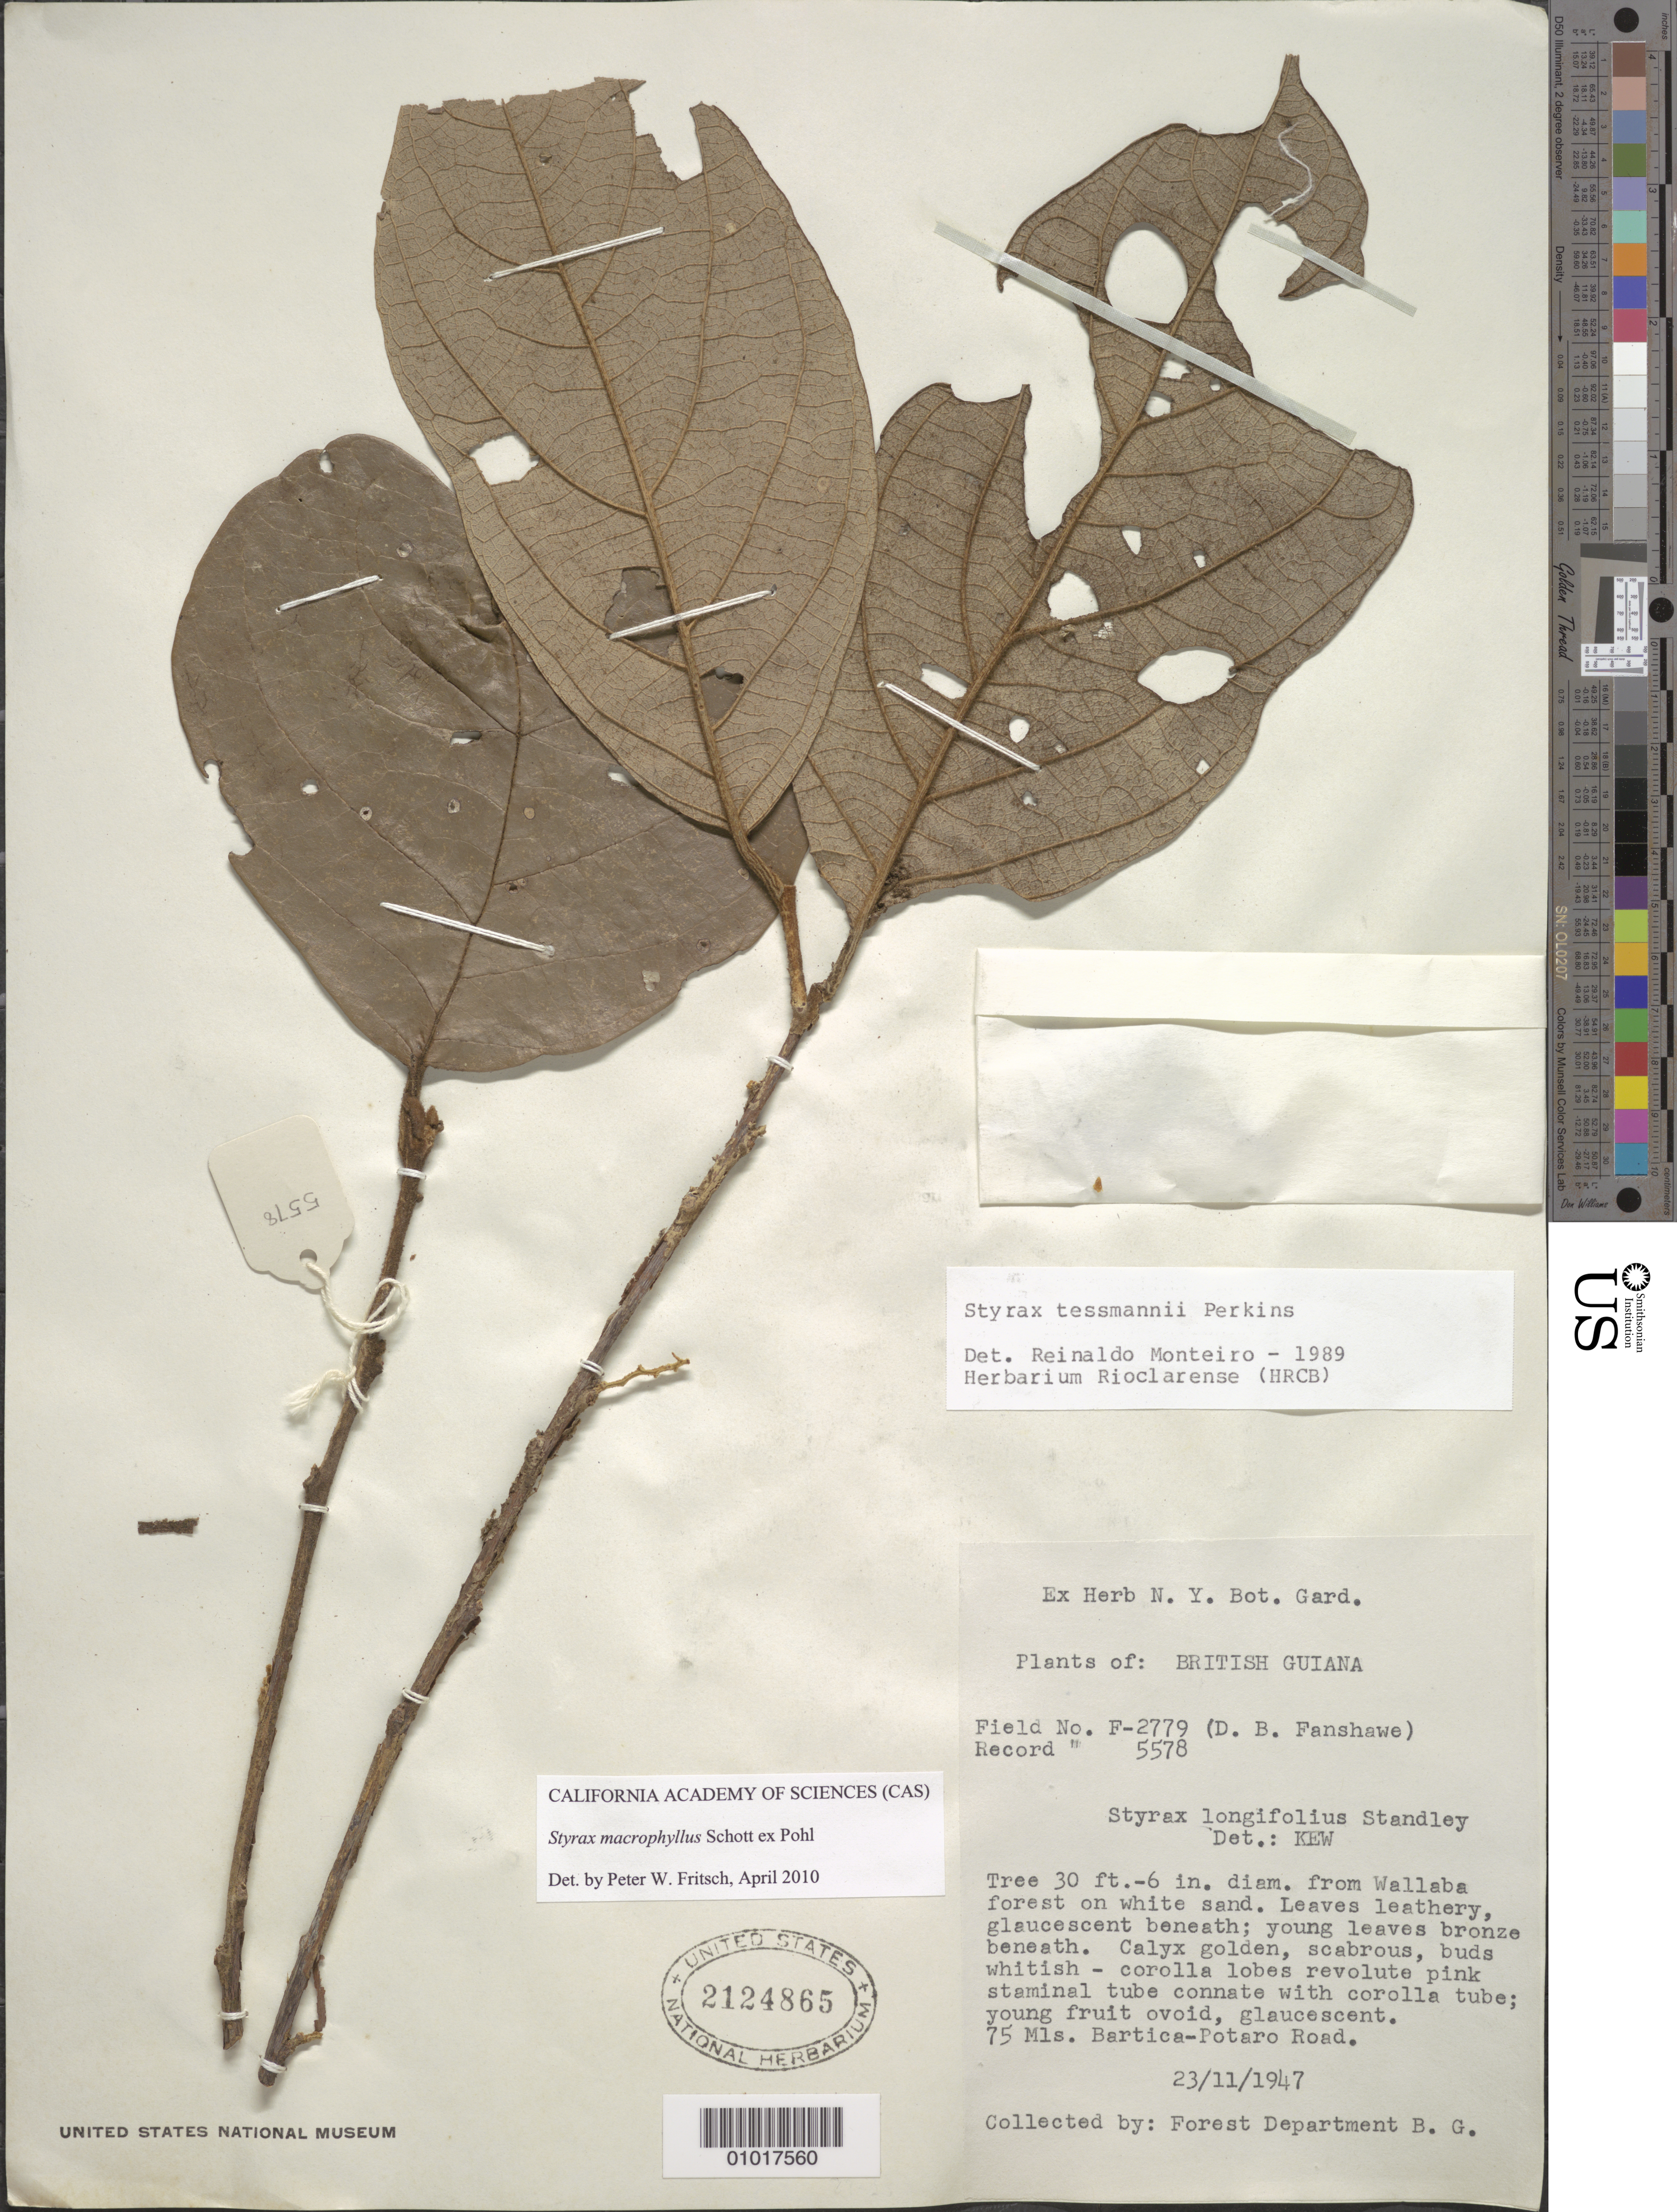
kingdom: Plantae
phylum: Tracheophyta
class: Magnoliopsida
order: Ericales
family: Styracaceae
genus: Styrax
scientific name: Styrax macrophyllus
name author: Schott ex Pohl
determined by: Fritsch, Peter W.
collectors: D. B. Fanshawe & Forest Dept. of Guyana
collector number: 2779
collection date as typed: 23-Nov-74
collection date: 1974-11-23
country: Guyana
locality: Wallaba Forest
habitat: Wallaba forest on white sand.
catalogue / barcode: US 2124865